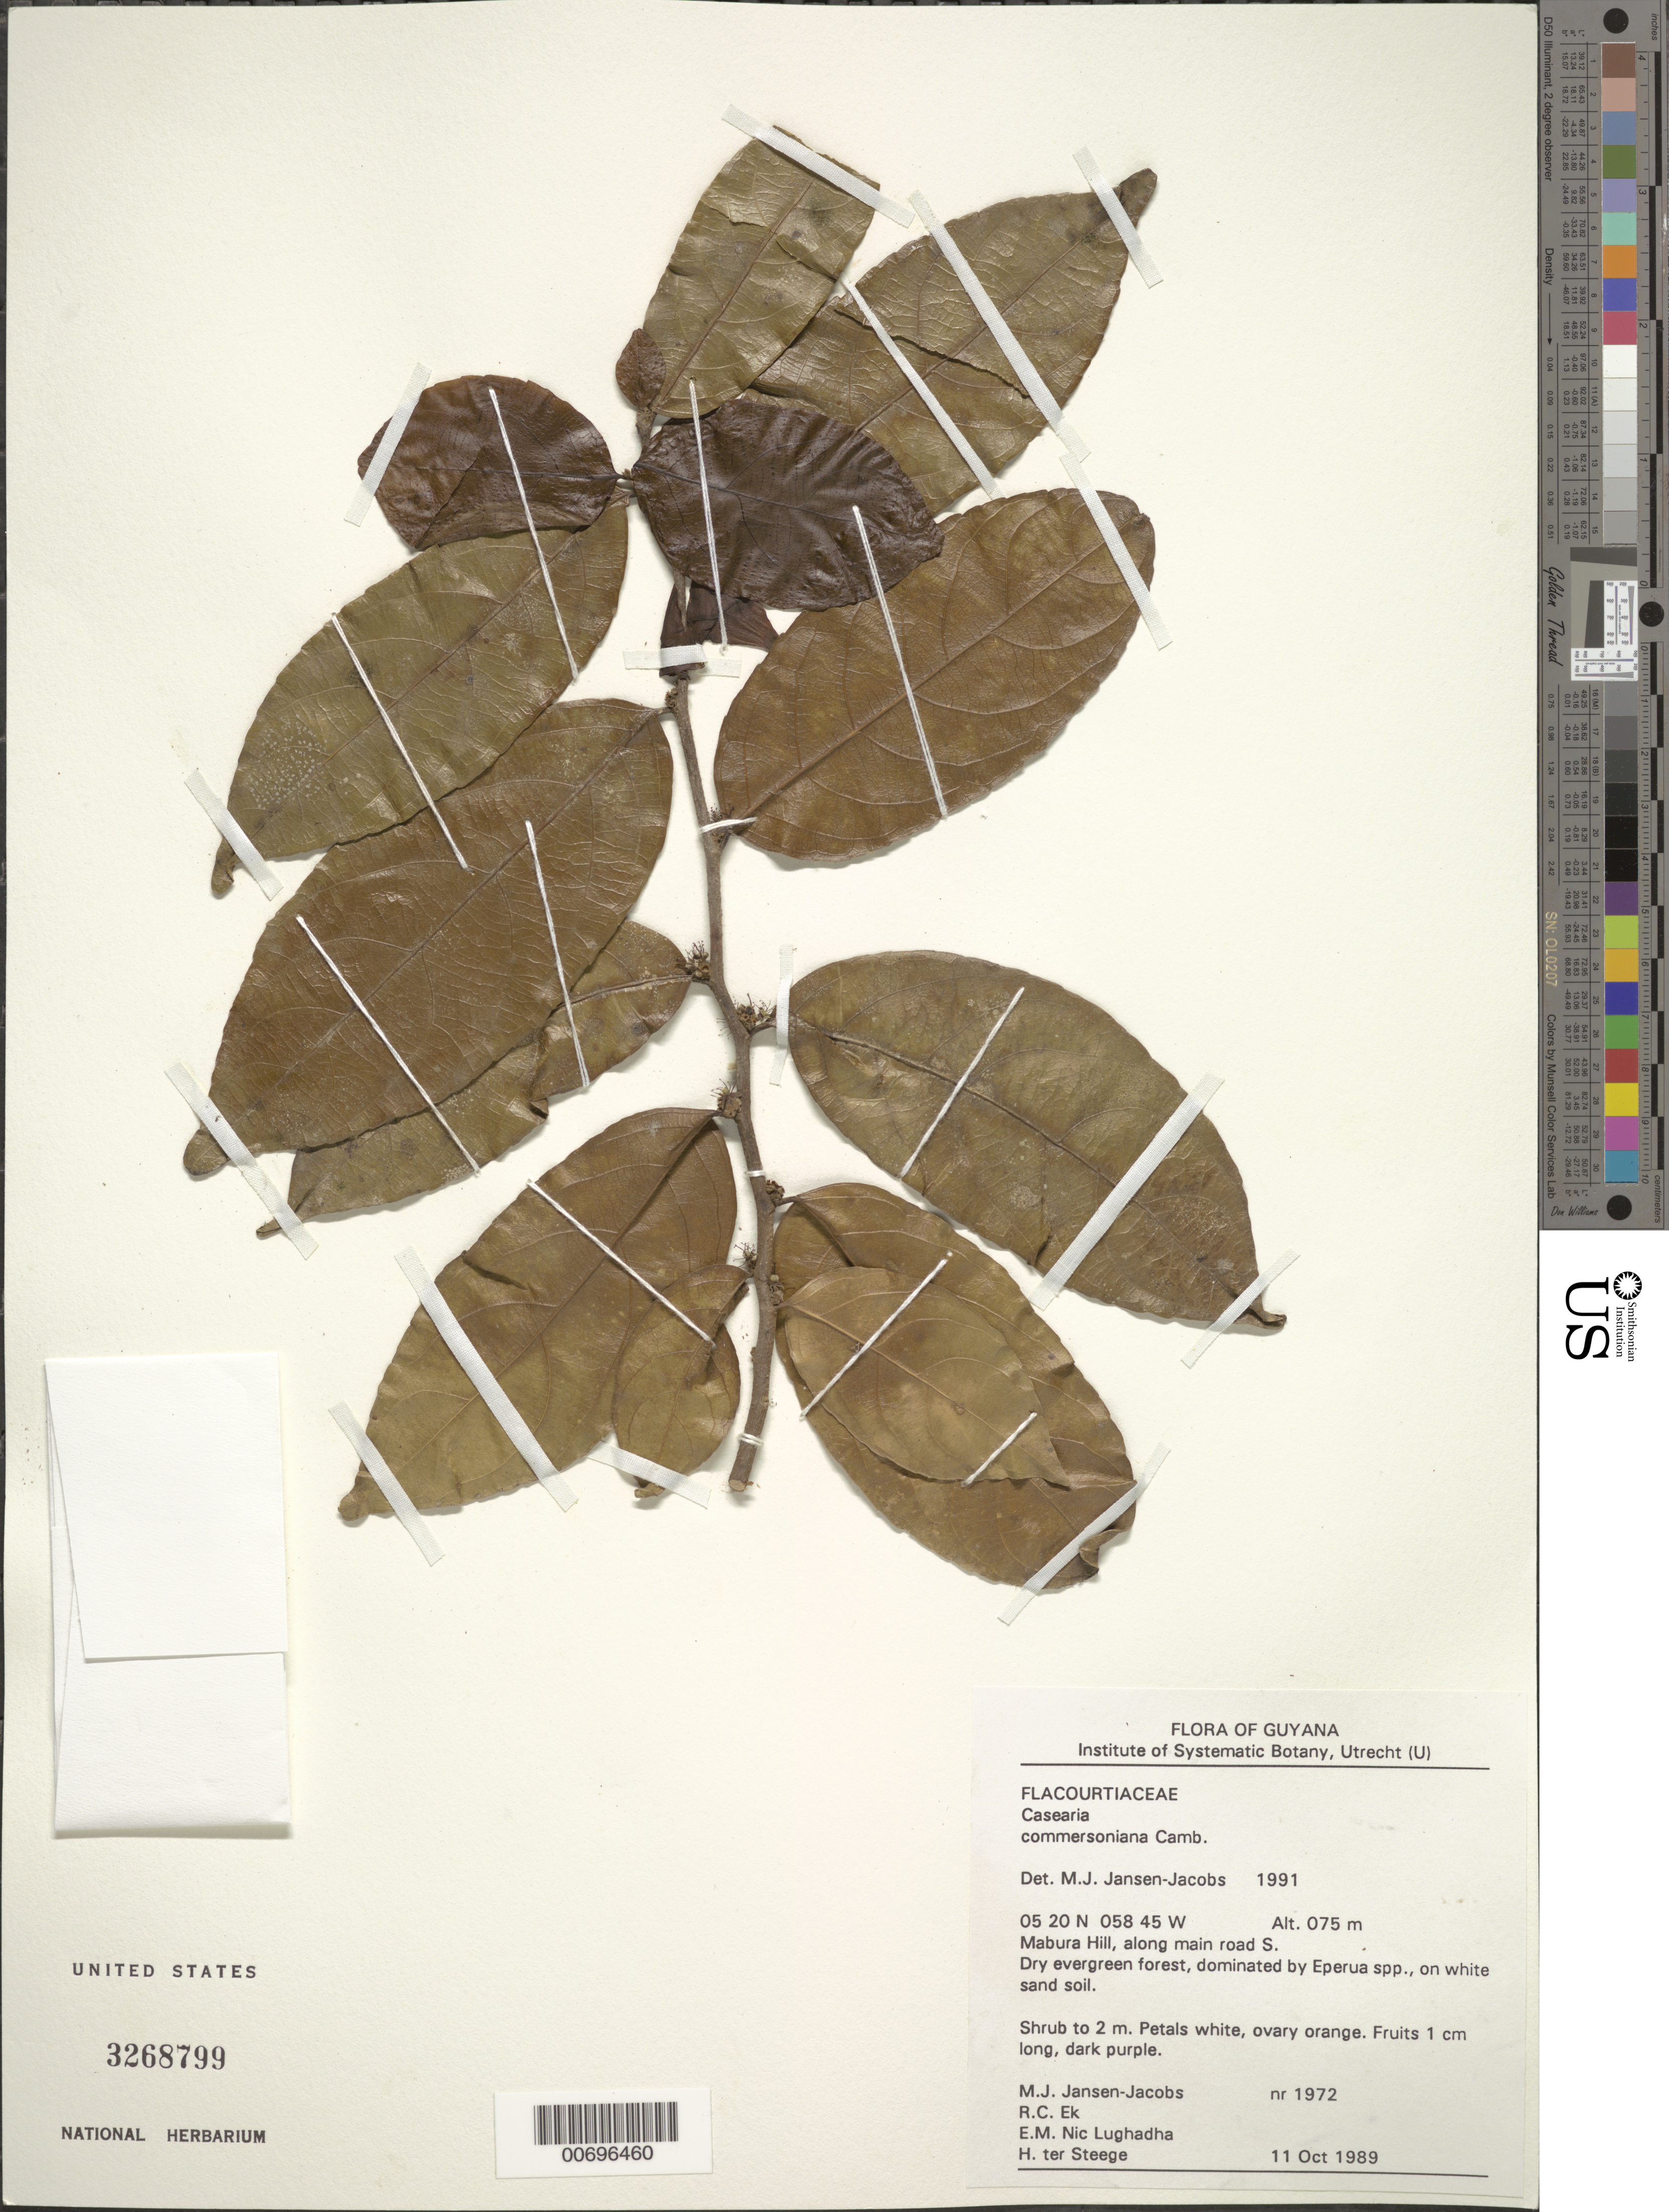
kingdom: Plantae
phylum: Tracheophyta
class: Magnoliopsida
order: Malpighiales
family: Salicaceae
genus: Piparea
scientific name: Piparea dentata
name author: Aubl.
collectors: M. J. Jansen-Jacobs, R. C. Ek, E. Nic Lughadha & H. ter Steege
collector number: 1972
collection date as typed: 11-Oct-89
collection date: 1989-10-11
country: Guyana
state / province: U. Demerara-Berbice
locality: Mabura Hill, along main road S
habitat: Dry evergreen forest, dominated by Eperua spp. On white sand soil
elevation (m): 75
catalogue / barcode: US 3268799